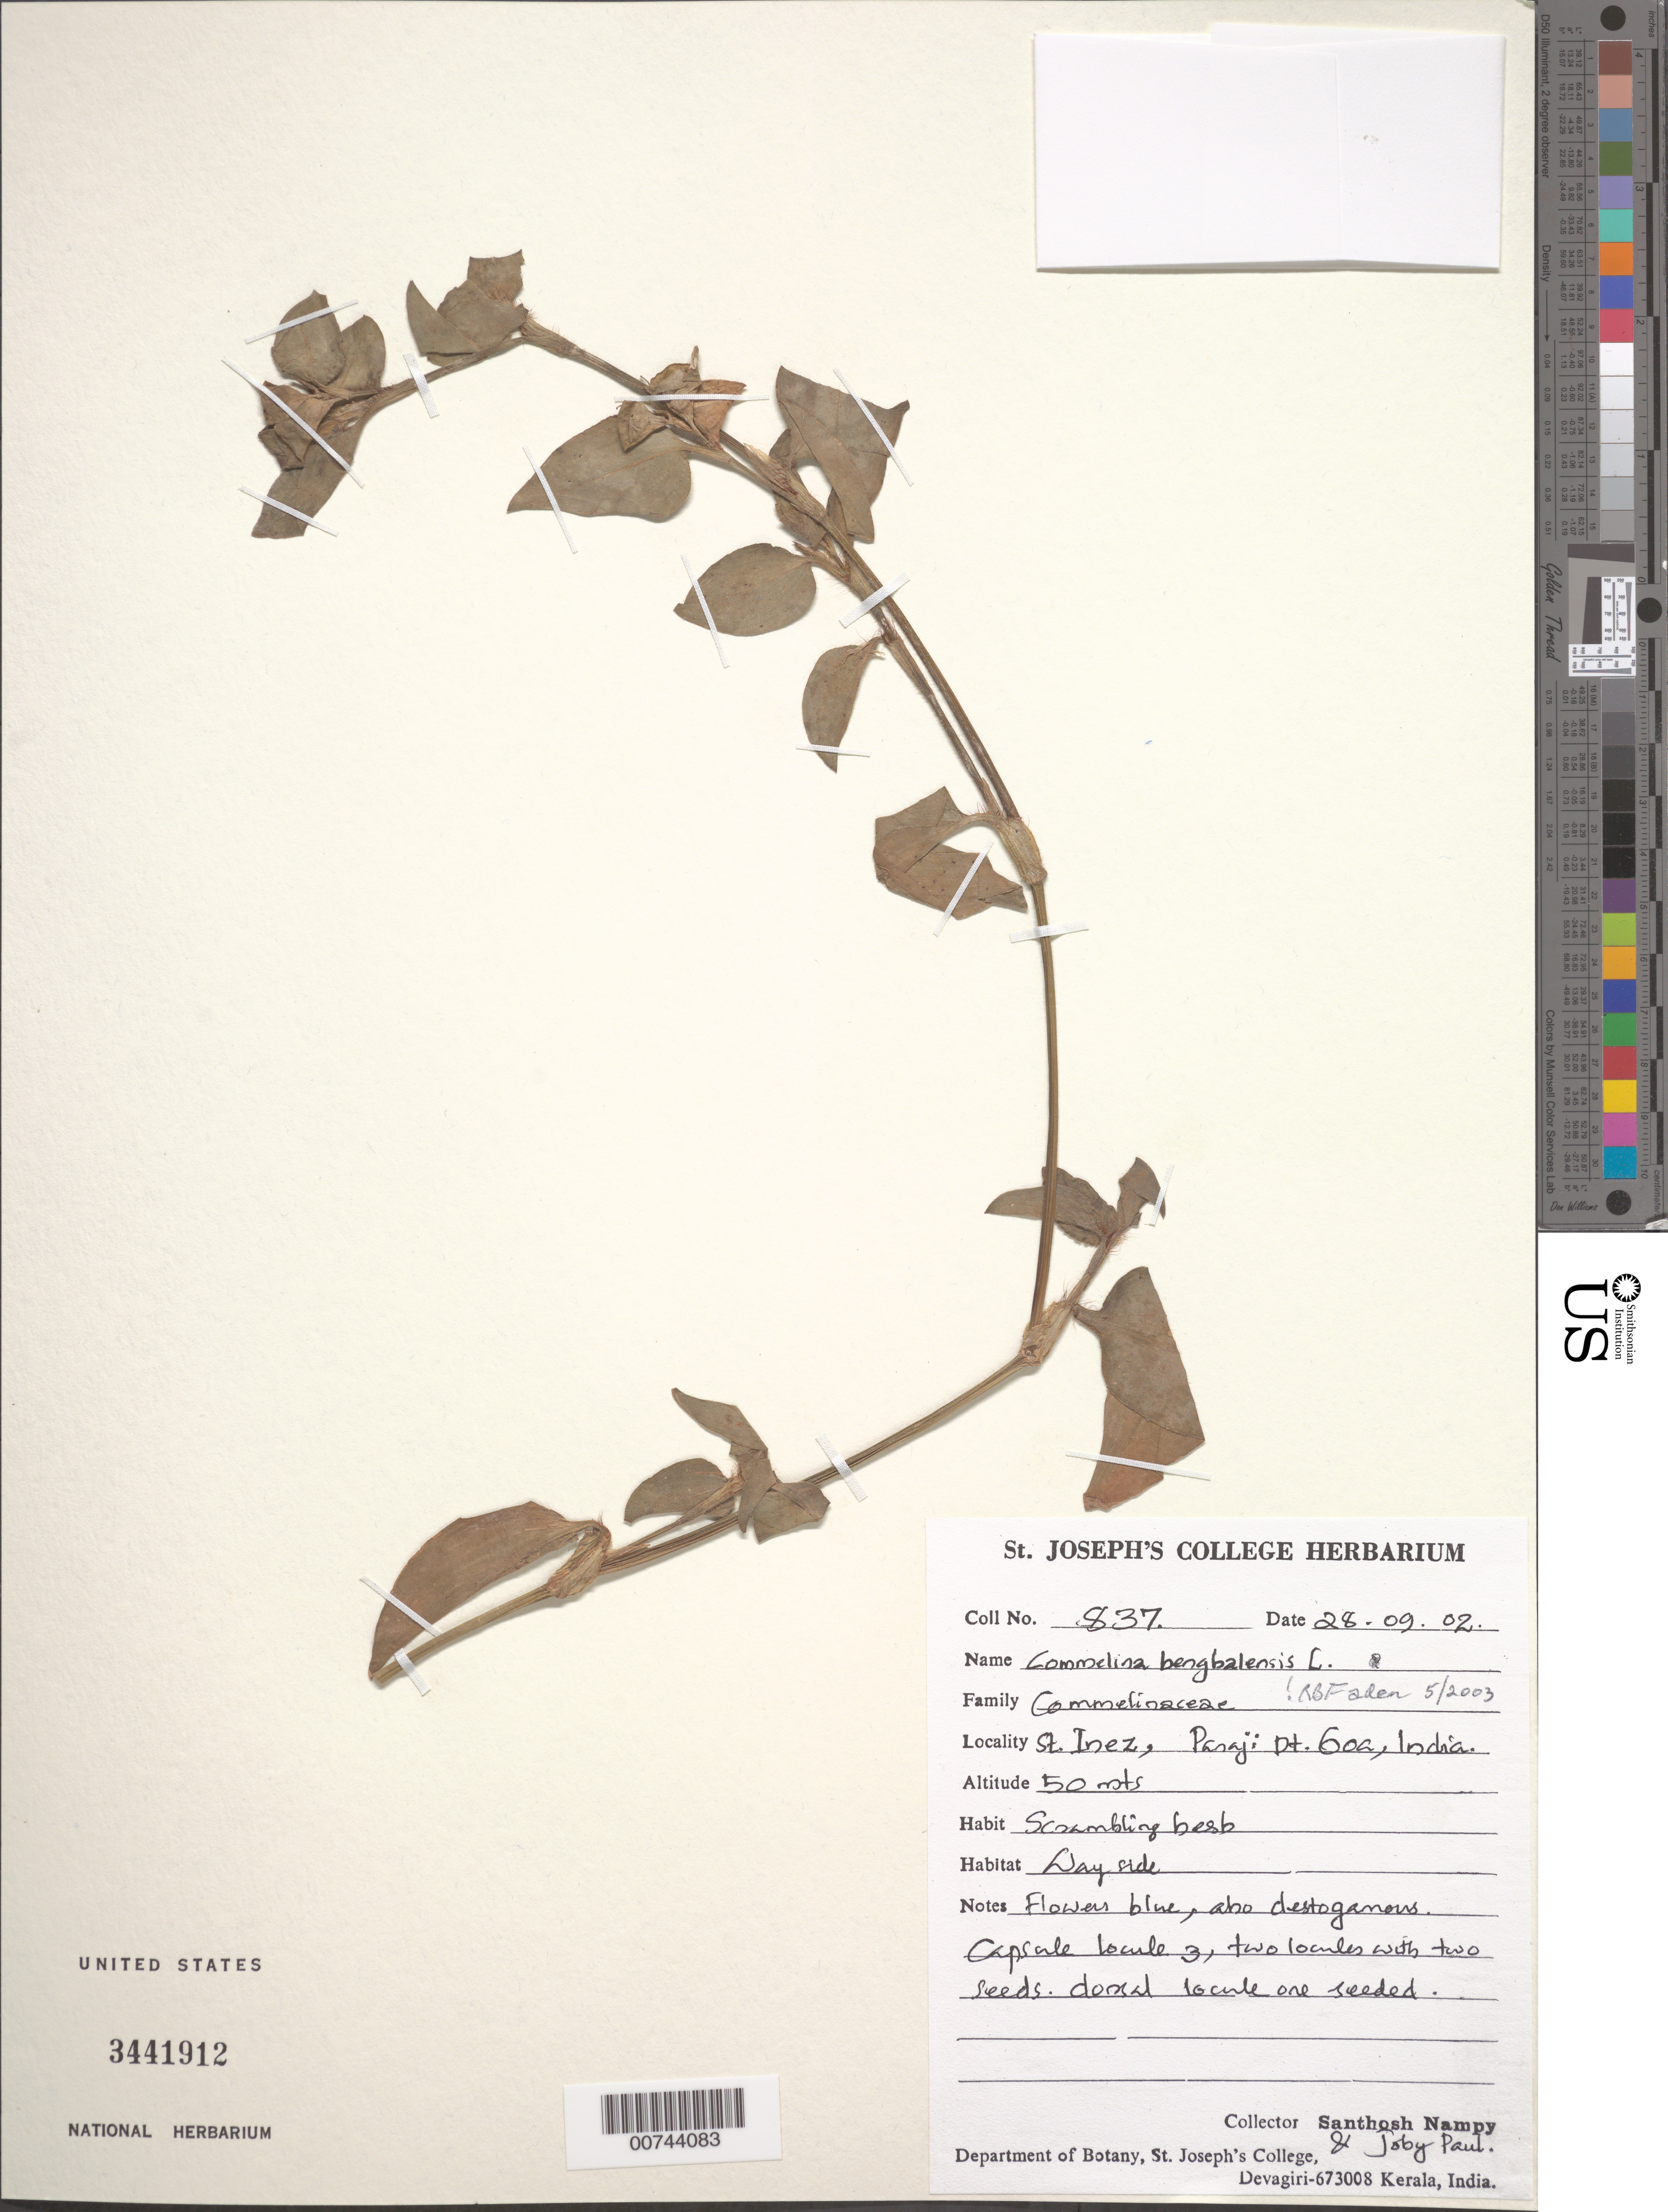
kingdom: Plantae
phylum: Tracheophyta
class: Liliopsida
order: Commelinales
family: Commelinaceae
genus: Commelina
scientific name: Commelina benghalensis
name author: L.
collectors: S. Nampy & J. Paul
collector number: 837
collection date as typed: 28 Sep 2002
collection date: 2002-09-29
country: India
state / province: Goa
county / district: Paraji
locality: St. Inez.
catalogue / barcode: US 3441912